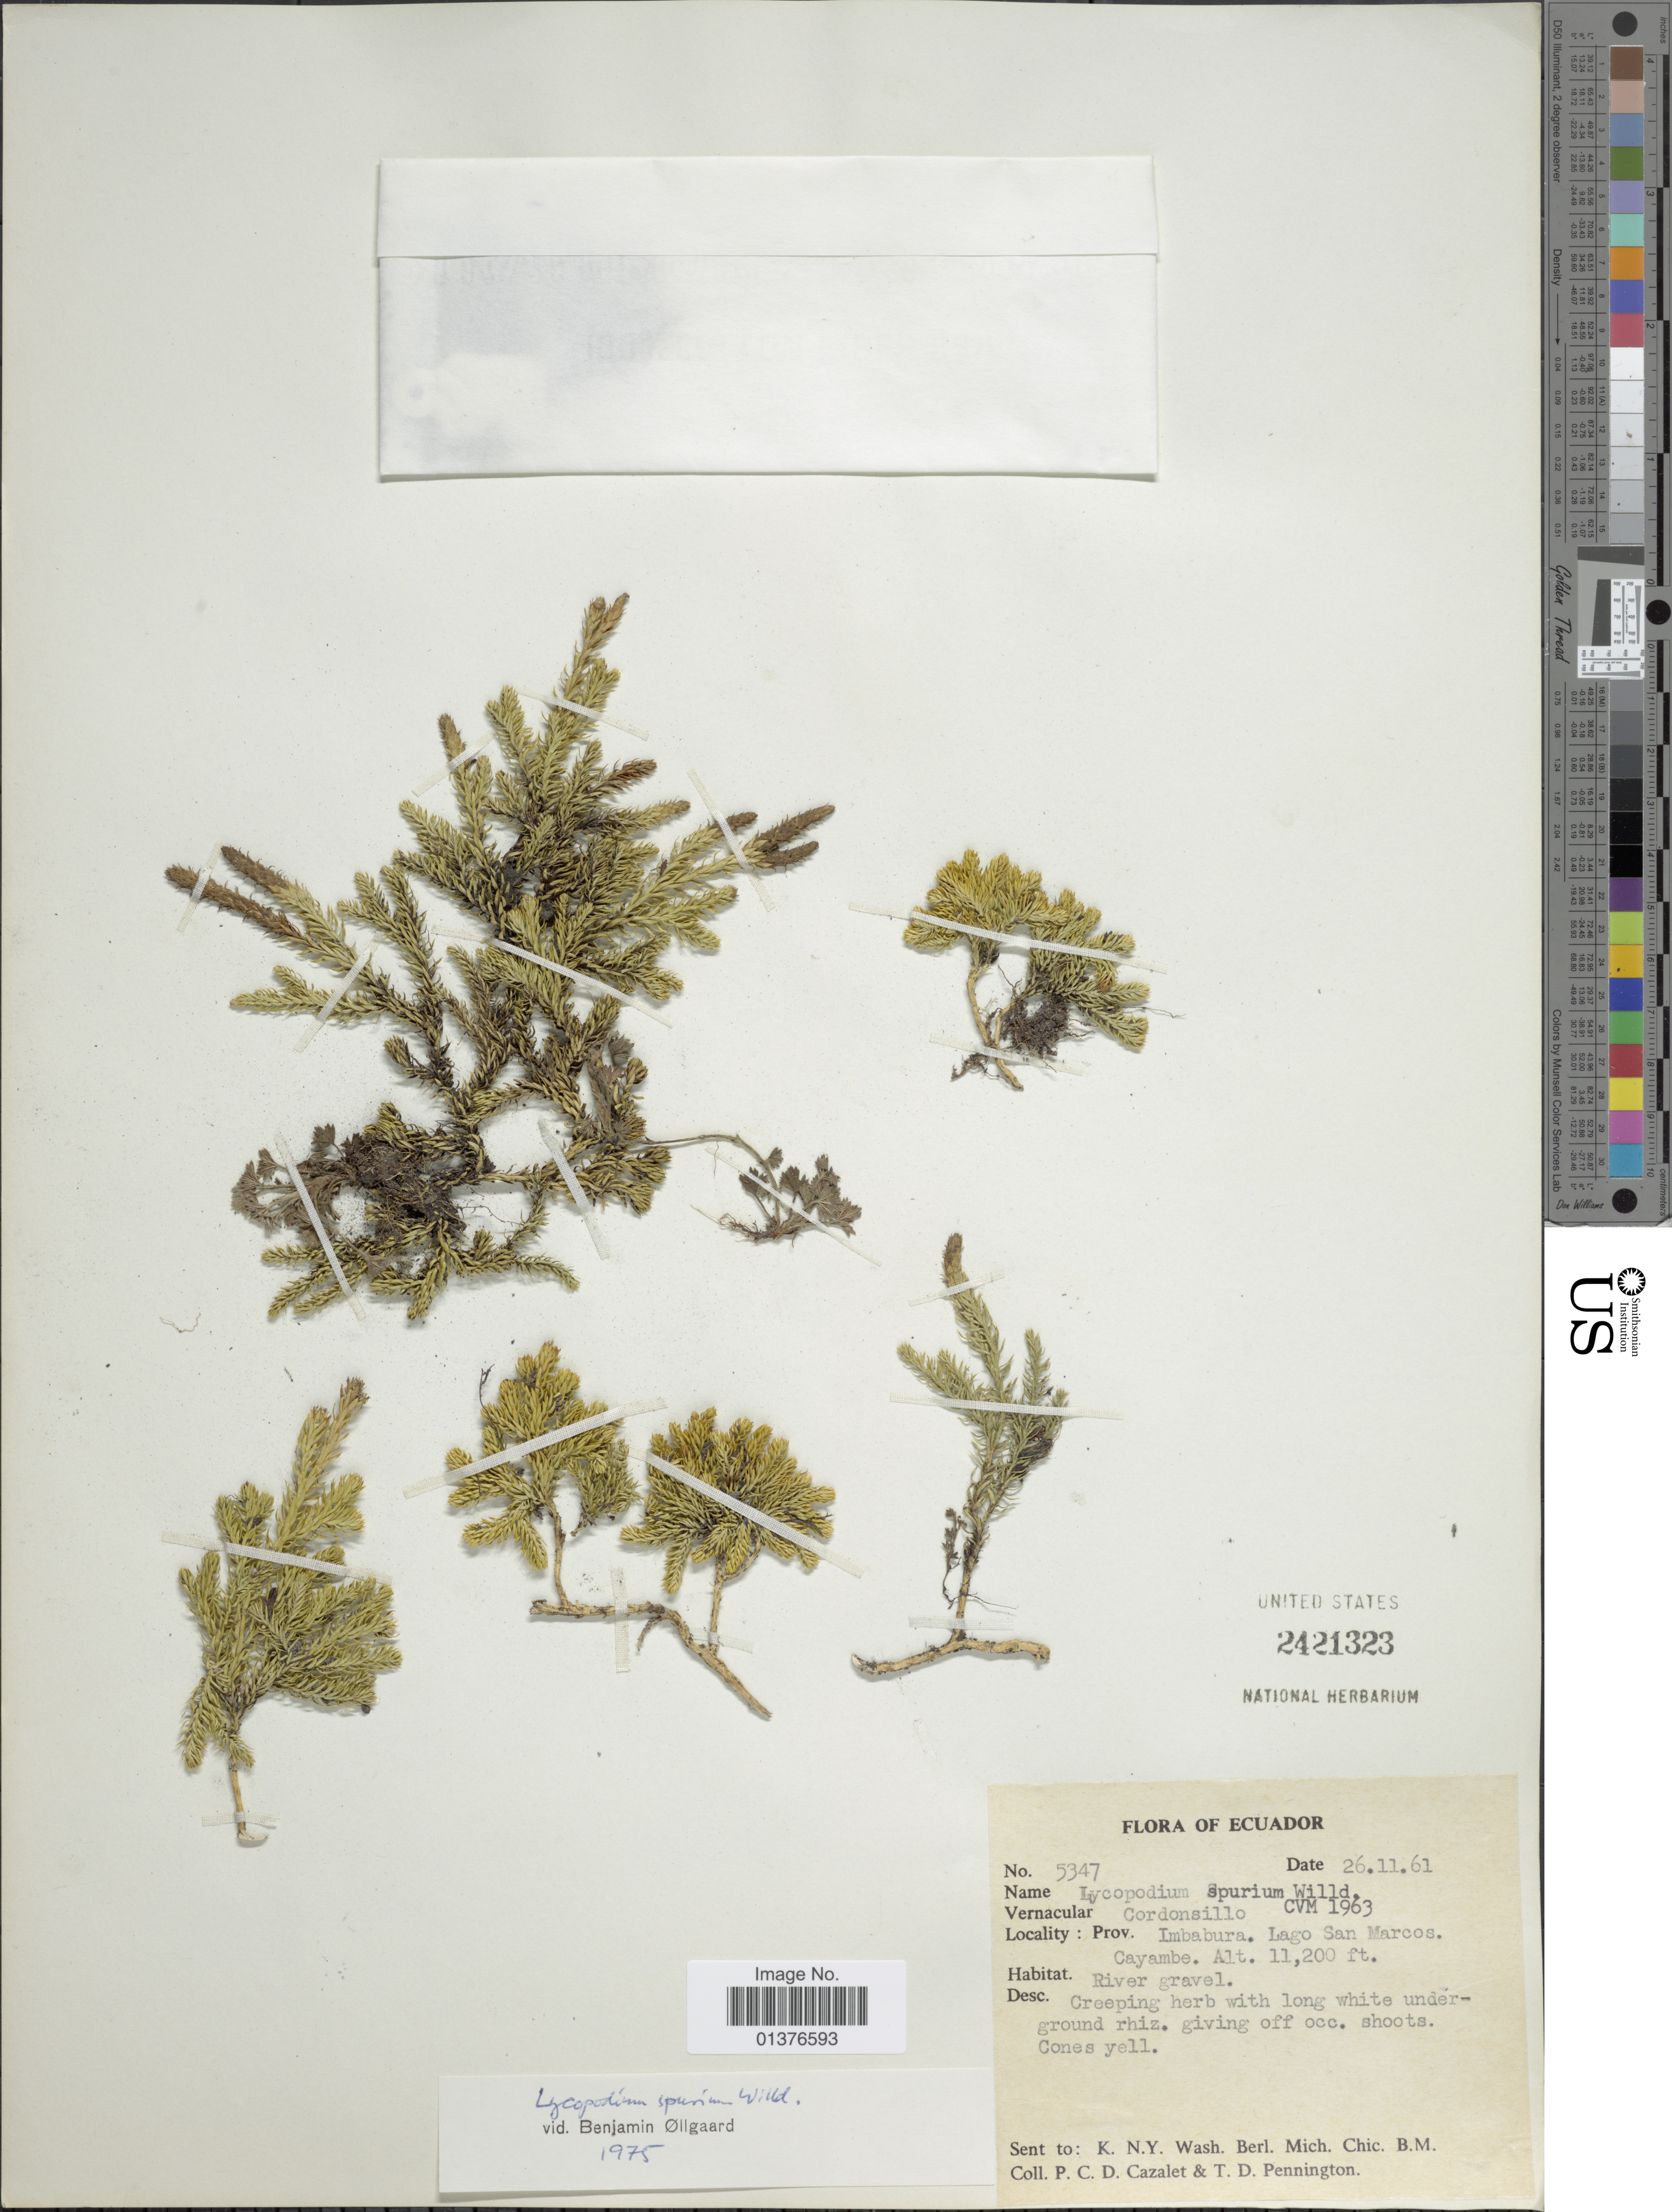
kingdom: Plantae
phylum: Tracheophyta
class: Lycopodiopsida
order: Lycopodiales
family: Lycopodiaceae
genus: Austrolycopodium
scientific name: Austrolycopodium magellanicum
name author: (P. Beauv.) Holub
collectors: P. C. D. Cazalet & T. D. Pennington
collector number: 5347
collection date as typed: Transcribed d/m/y: 26/11/61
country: Ecuador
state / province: Imbabura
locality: Lago San Macros. Cayambe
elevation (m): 3414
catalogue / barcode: US 2421323